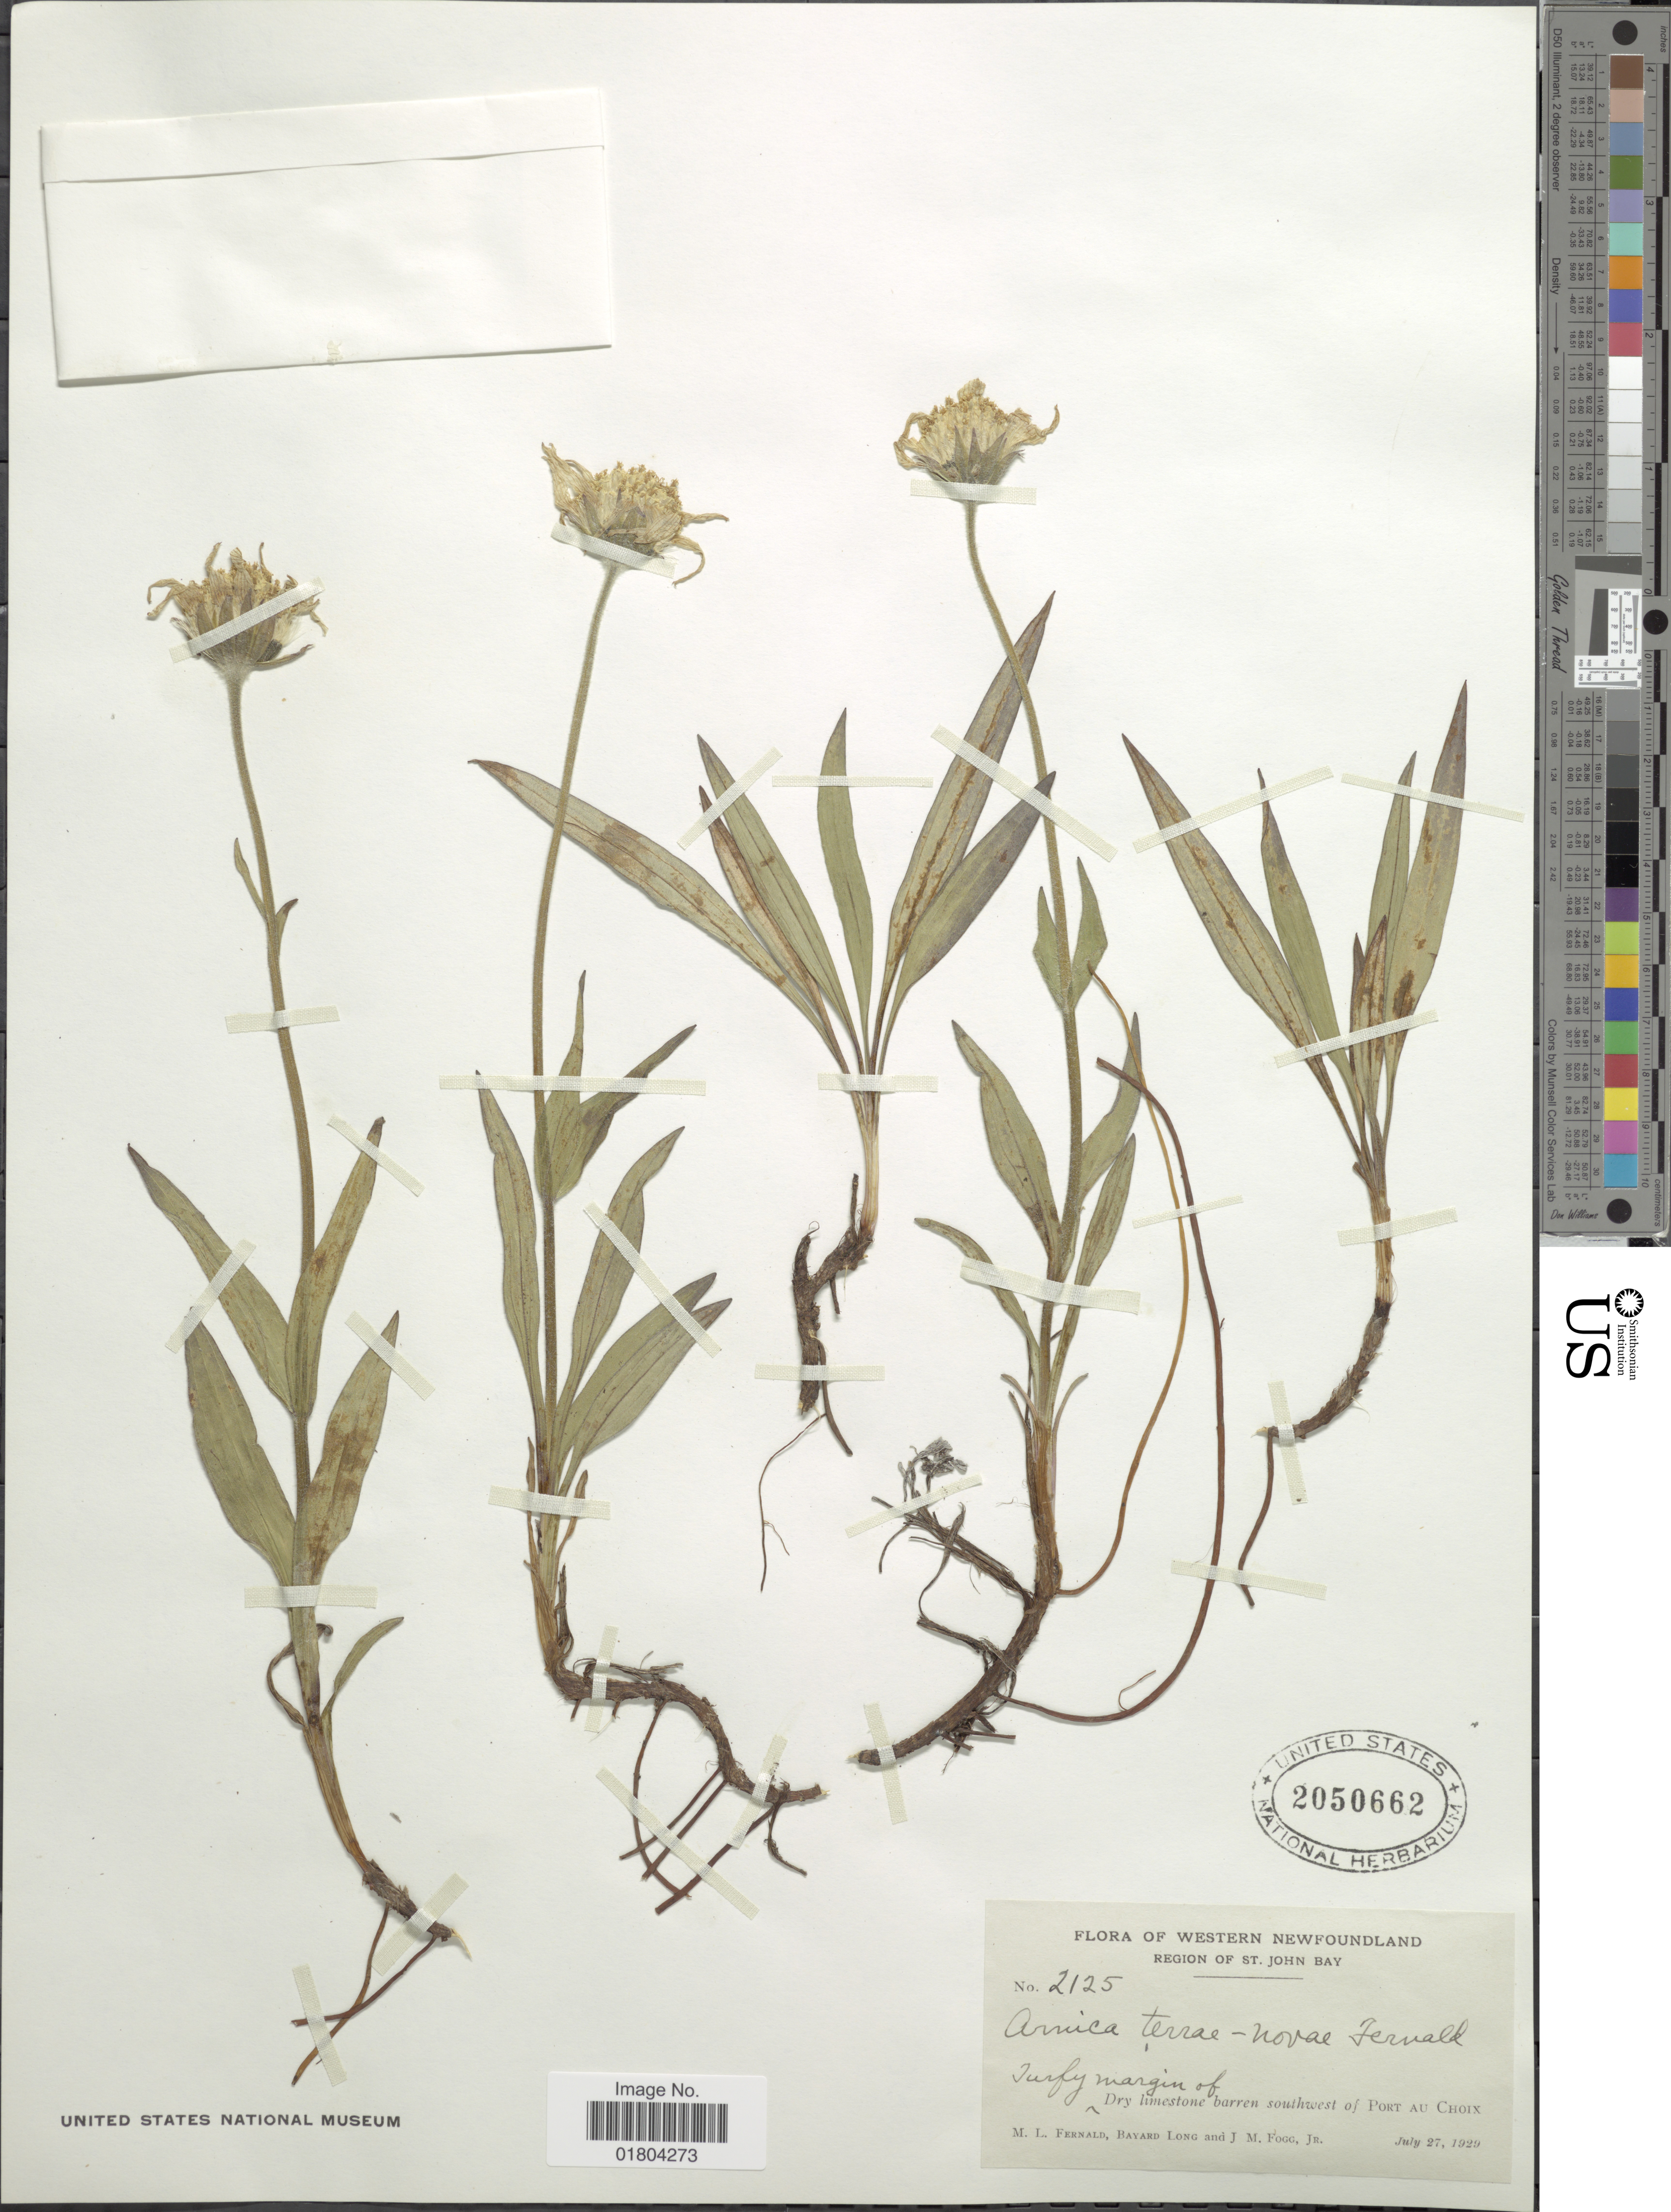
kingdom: Plantae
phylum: Tracheophyta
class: Magnoliopsida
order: Asterales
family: Asteraceae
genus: Arnica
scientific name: Arnica terraenovae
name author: Fernald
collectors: M. L. Fernald, B. Long & J. Fogg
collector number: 2125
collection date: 1929-07-27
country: Canada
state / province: Newfoundland and Labrador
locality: Western Newfoundland, Region of St. John Bay, Turfy margin of Dry limestone barren southwest of Port Au Choix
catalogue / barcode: US 2050662